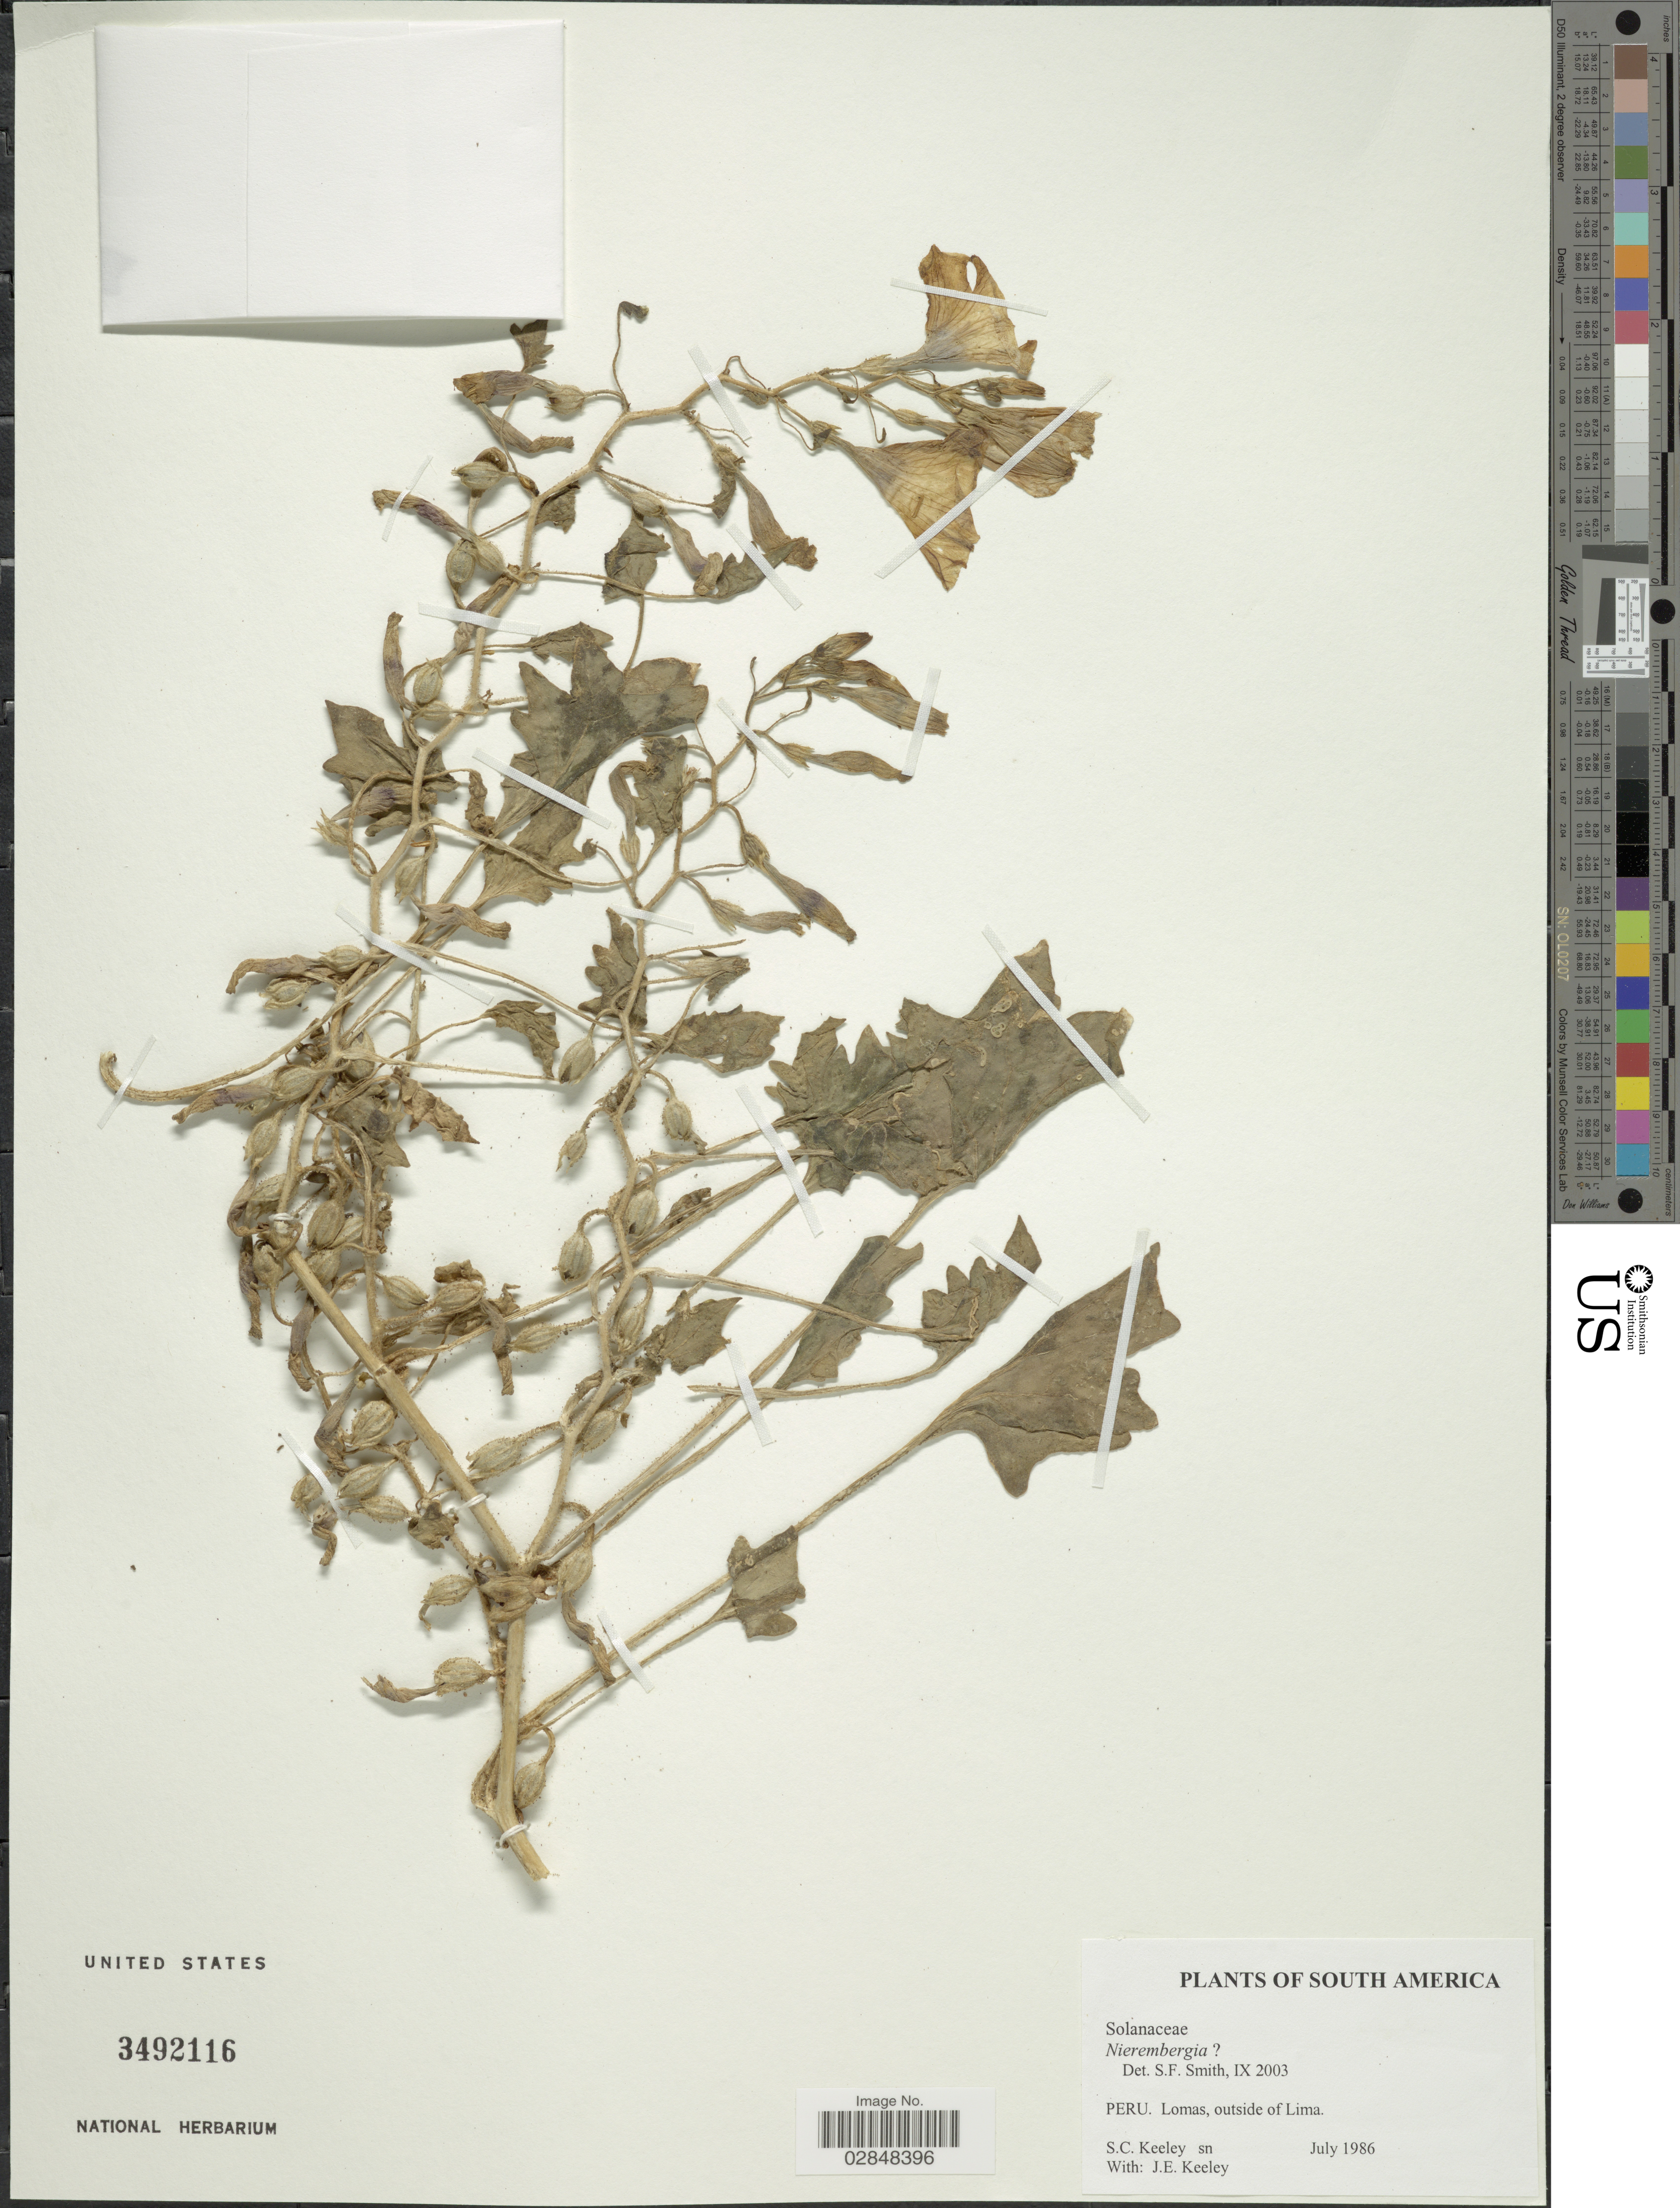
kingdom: Plantae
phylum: Tracheophyta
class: Magnoliopsida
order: Solanales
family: Solanaceae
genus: Nierembergia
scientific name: Nierembergia sp.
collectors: S. C. Keeley & J. E. Keeley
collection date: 1986-07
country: Peru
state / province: Lima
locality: Lomas, outside of Lima.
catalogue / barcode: US 3492116